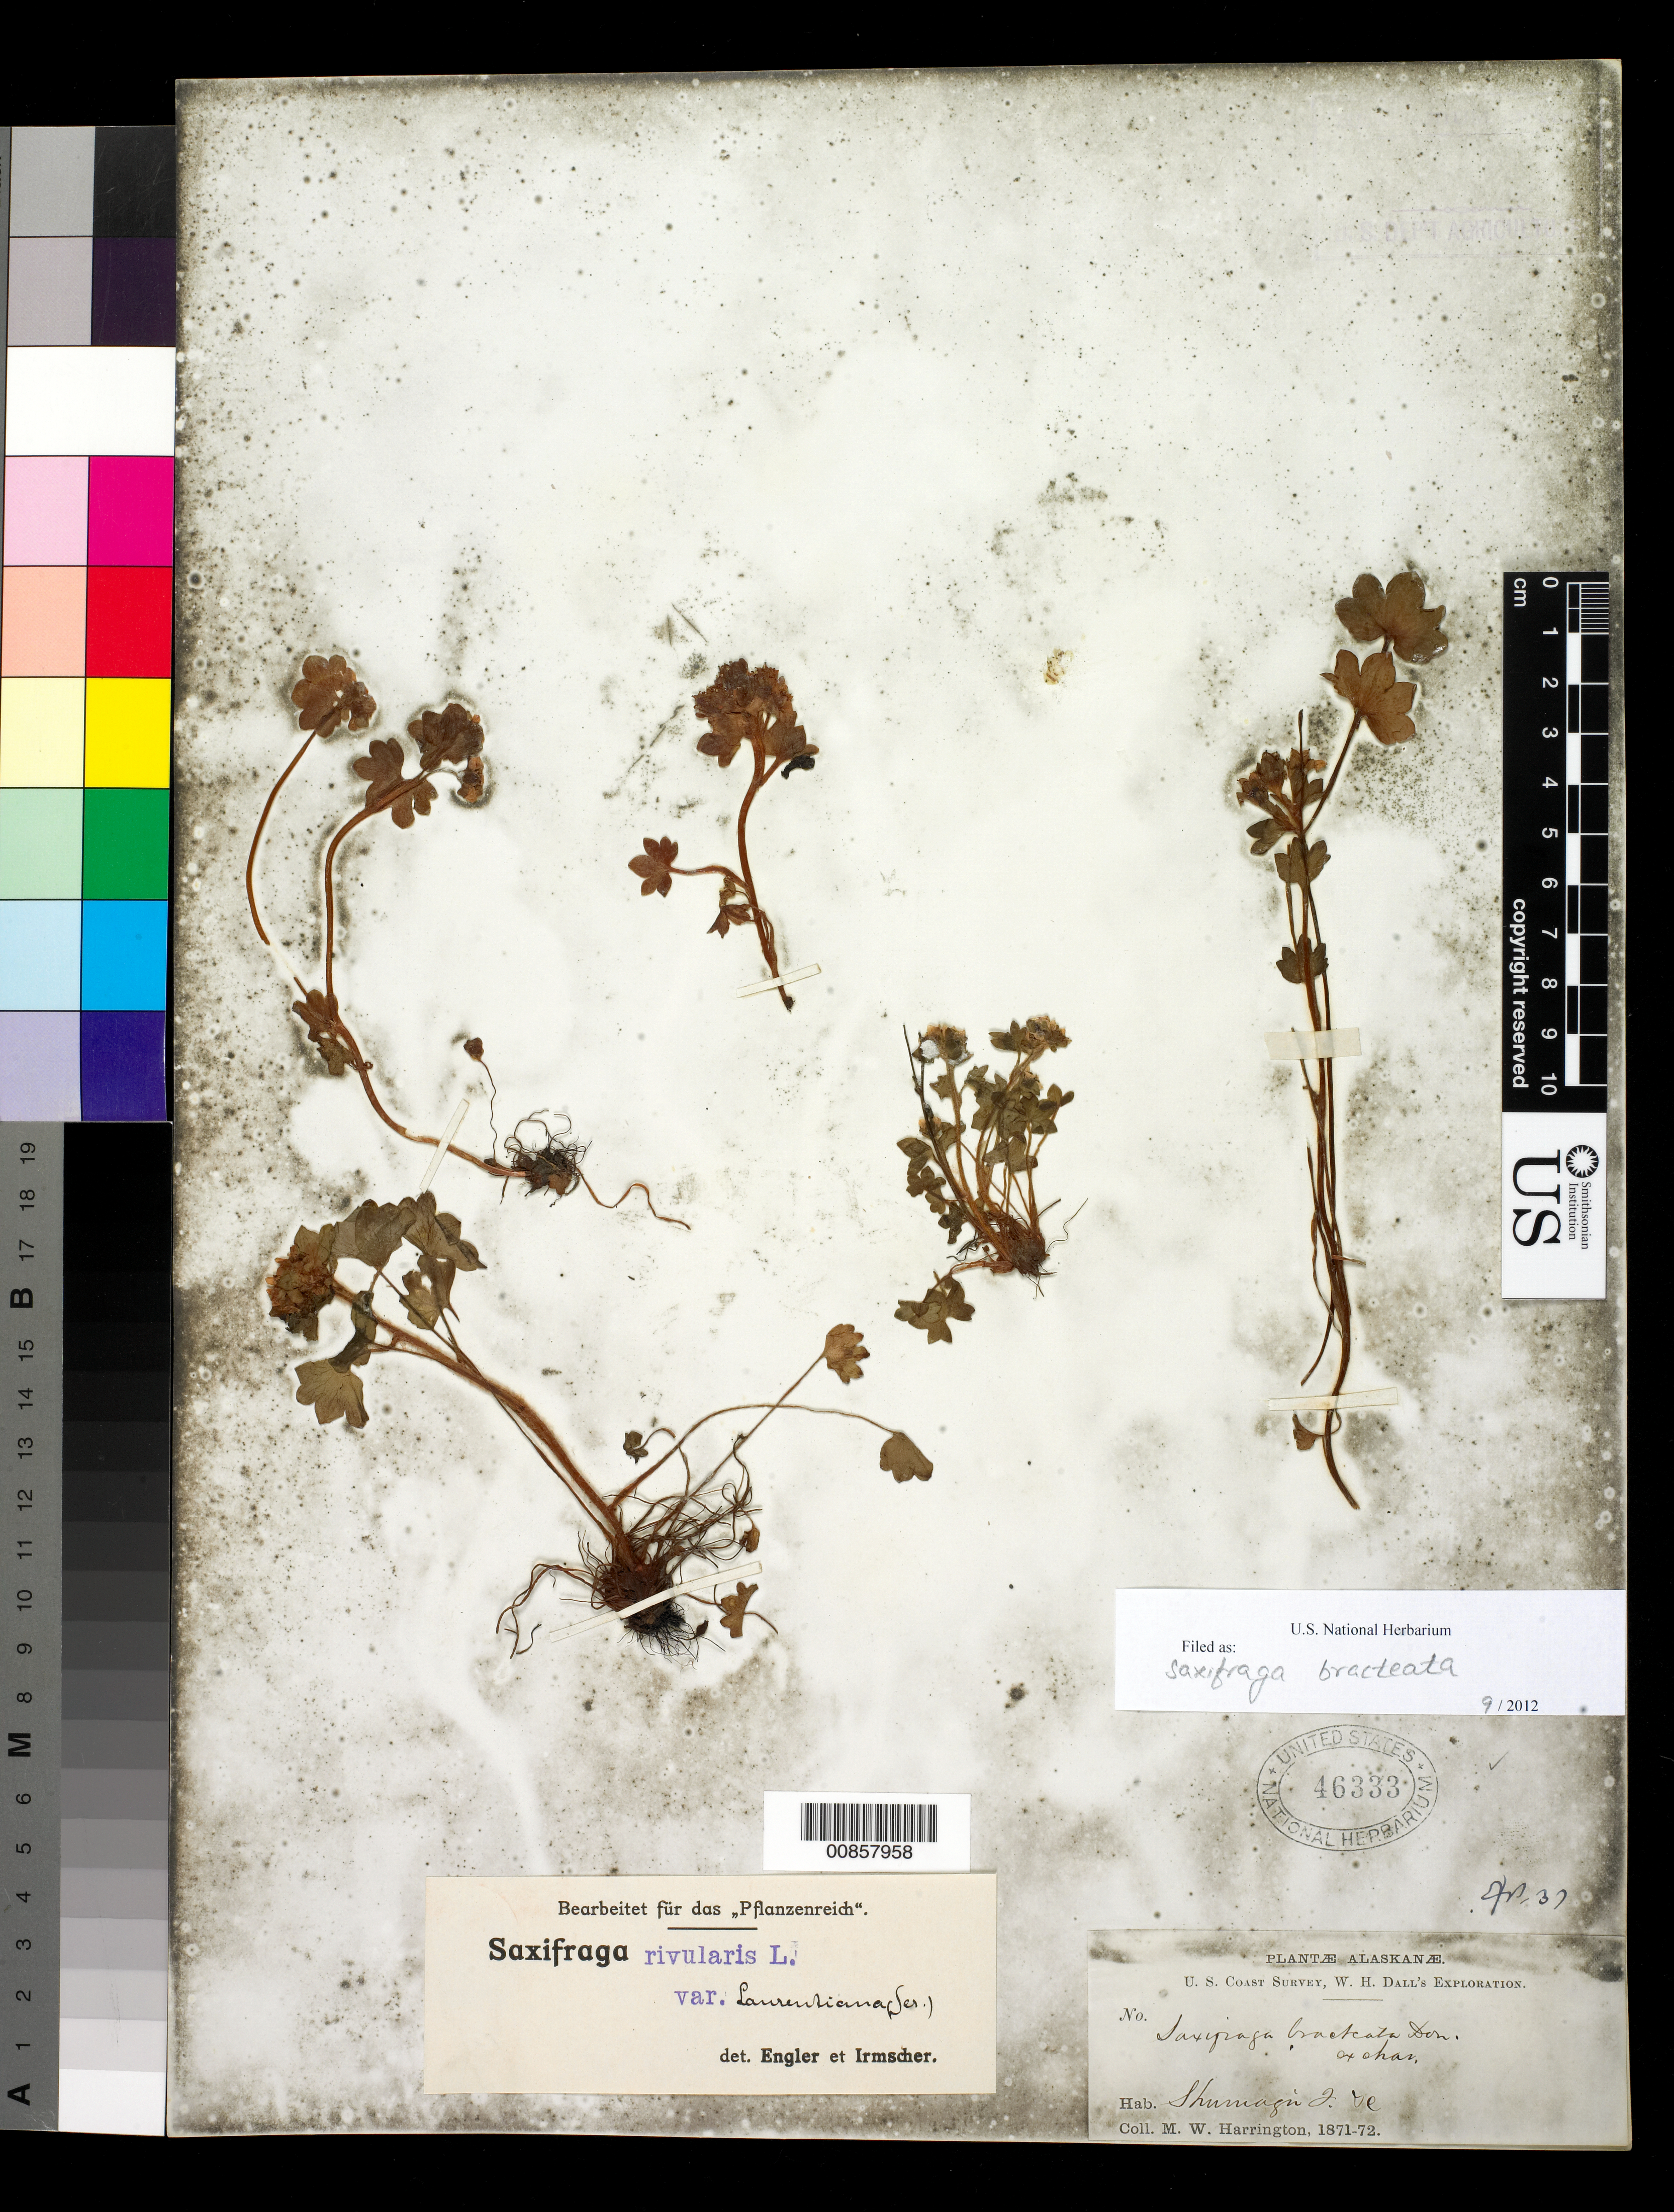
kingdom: Plantae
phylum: Tracheophyta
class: Magnoliopsida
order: Saxifragales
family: Saxifragaceae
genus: Saxifraga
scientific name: Saxifraga bracteata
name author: D. Don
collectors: M. W. Harrington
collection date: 1871/1872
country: United States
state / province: Alaska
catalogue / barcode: US 46333